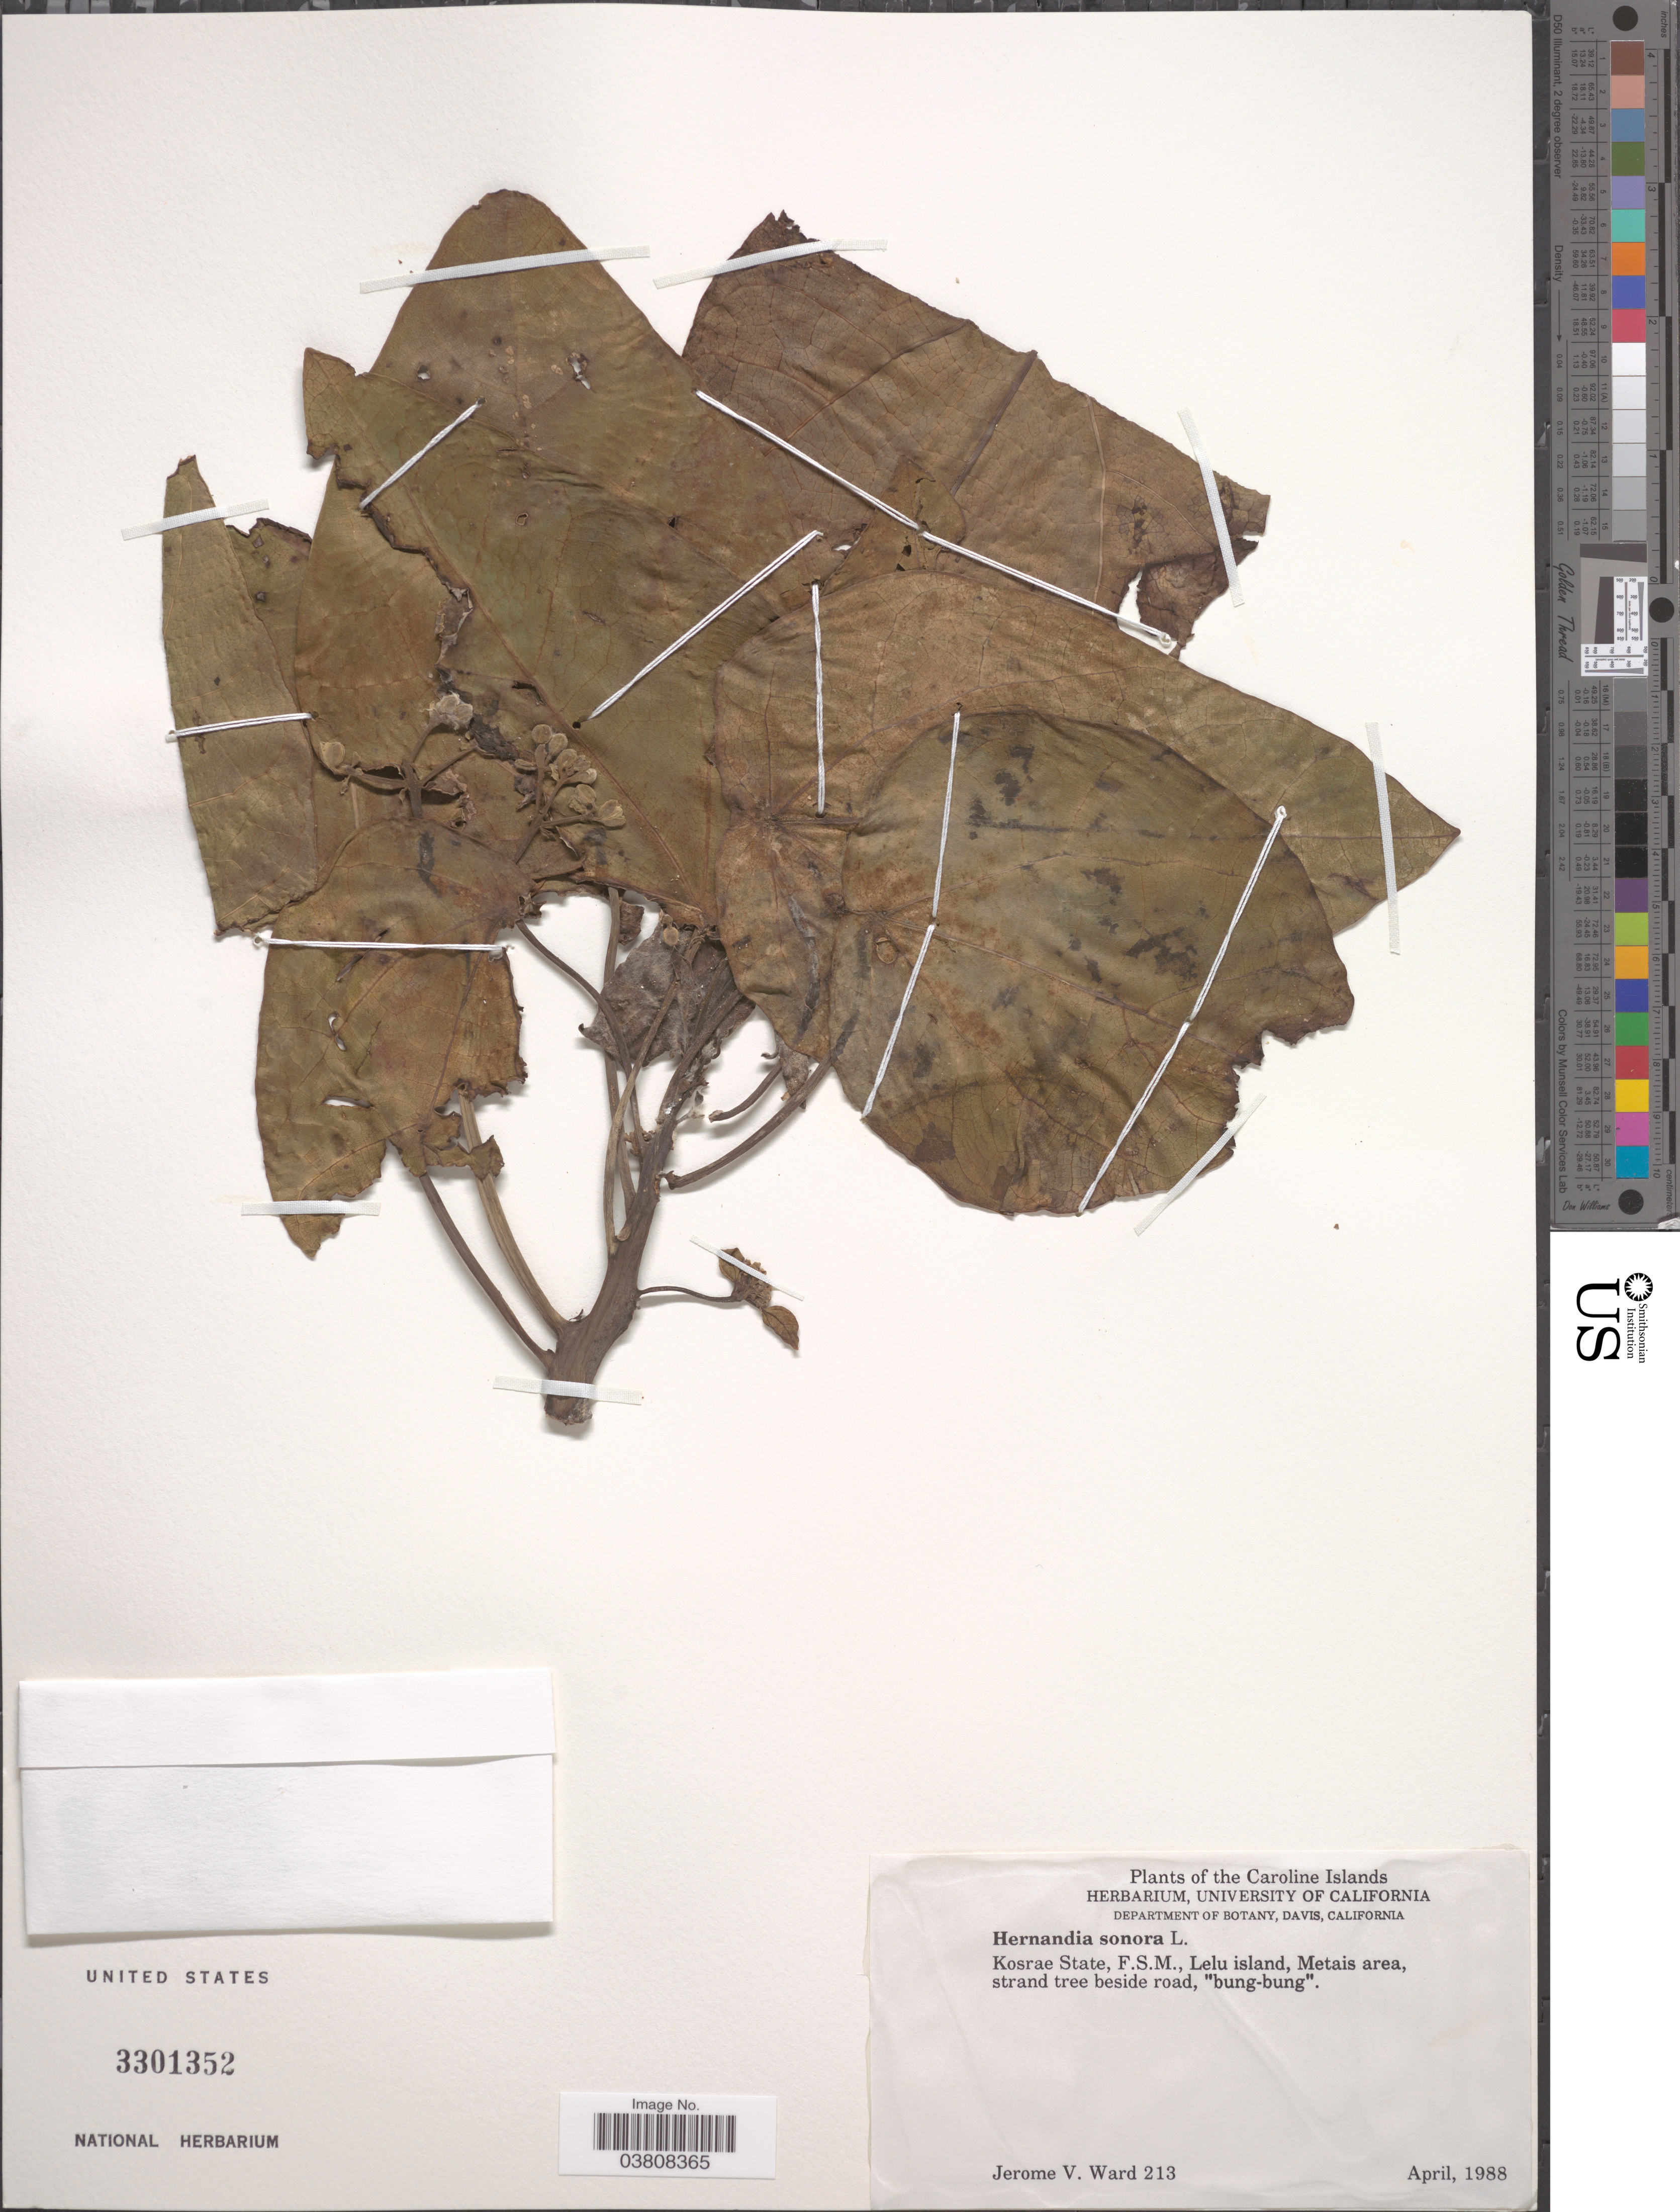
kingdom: Plantae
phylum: Tracheophyta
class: Magnoliopsida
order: Laurales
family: Hernandiaceae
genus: Hernandia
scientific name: Hernandia nymphaeifolia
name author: (C. Presl) Kubitzki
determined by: Strong, Mark T., (BOT), Smithsonian Institution - National Museum of Natural History (UNITED STATES)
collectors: J. V. Ward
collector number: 213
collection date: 1988-04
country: Micronesia, Federated States of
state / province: Kosrae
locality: Caroline Islands. F.S.M., Lelu island, Metais area, strand tree beside road, 'bung-bung'.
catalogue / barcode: US 3301352